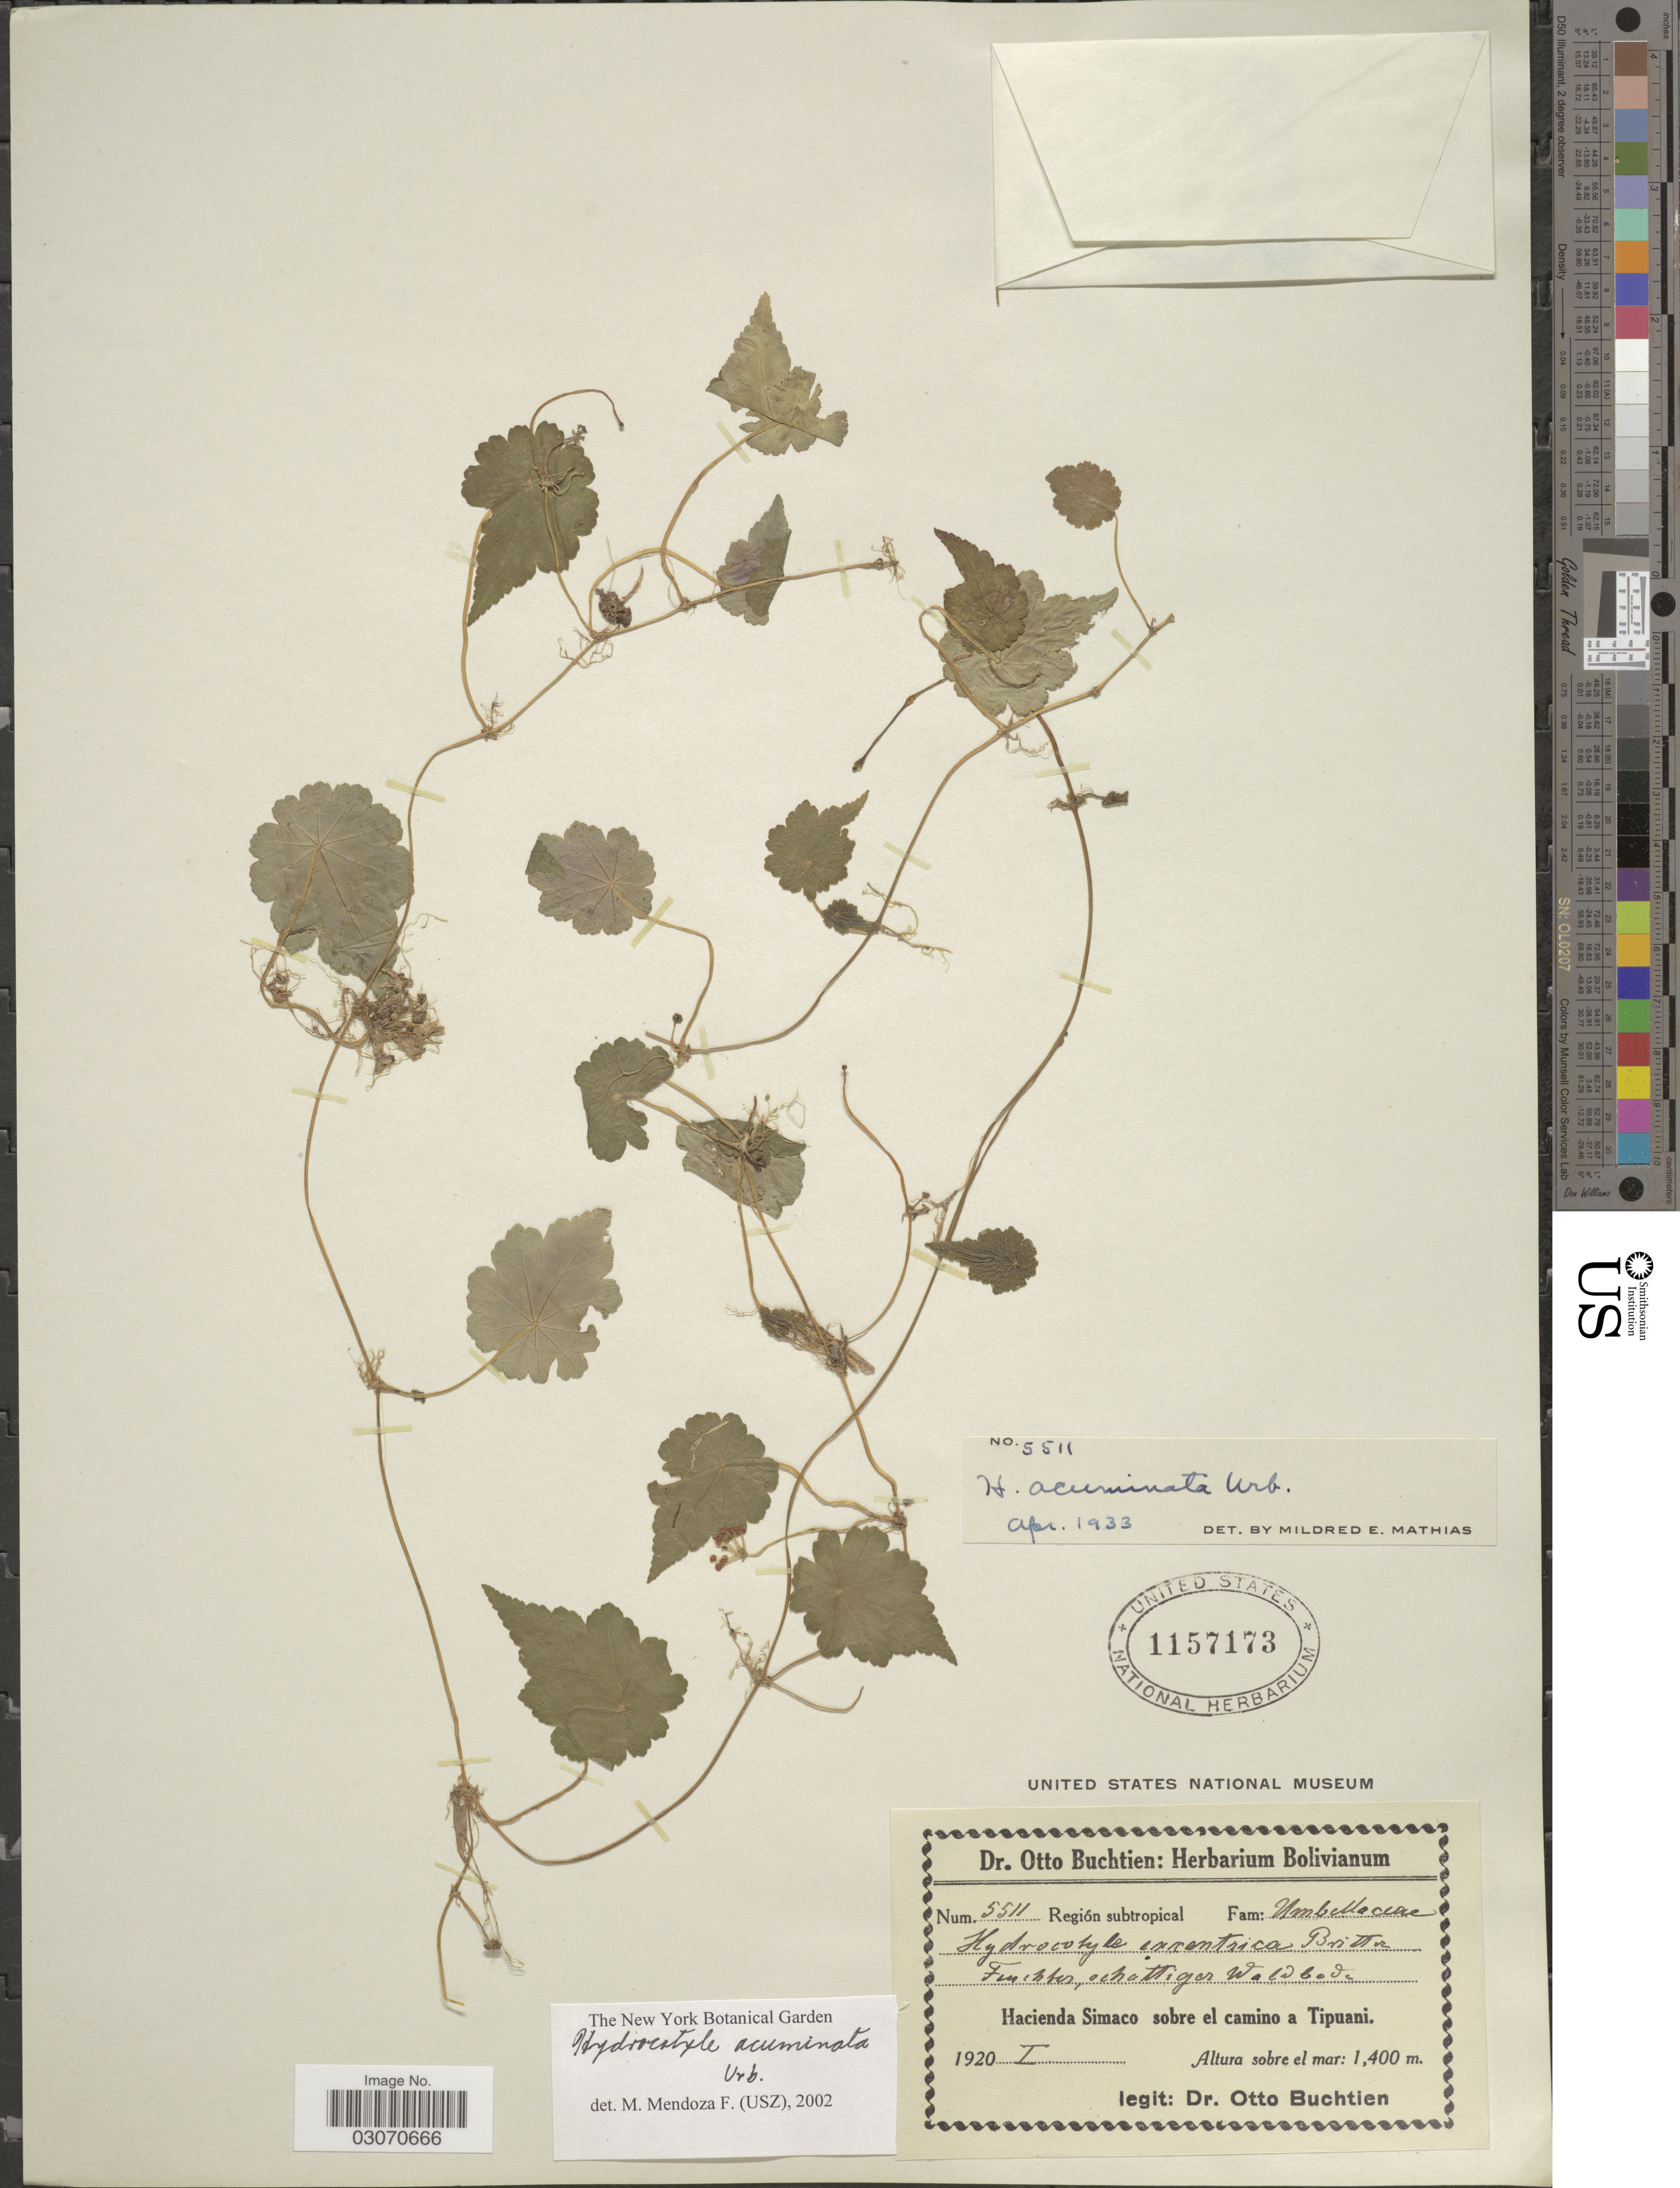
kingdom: Plantae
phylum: Tracheophyta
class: Magnoliopsida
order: Apiales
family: Araliaceae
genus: Hydrocotyle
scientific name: Hydrocotyle acuminata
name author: Urb.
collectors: O. Buchtien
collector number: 5511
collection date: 1920-01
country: Bolivia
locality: Región subtropical, Hacienda Simaco sobre el camino a Tipuani.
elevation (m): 1400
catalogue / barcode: US 1157173